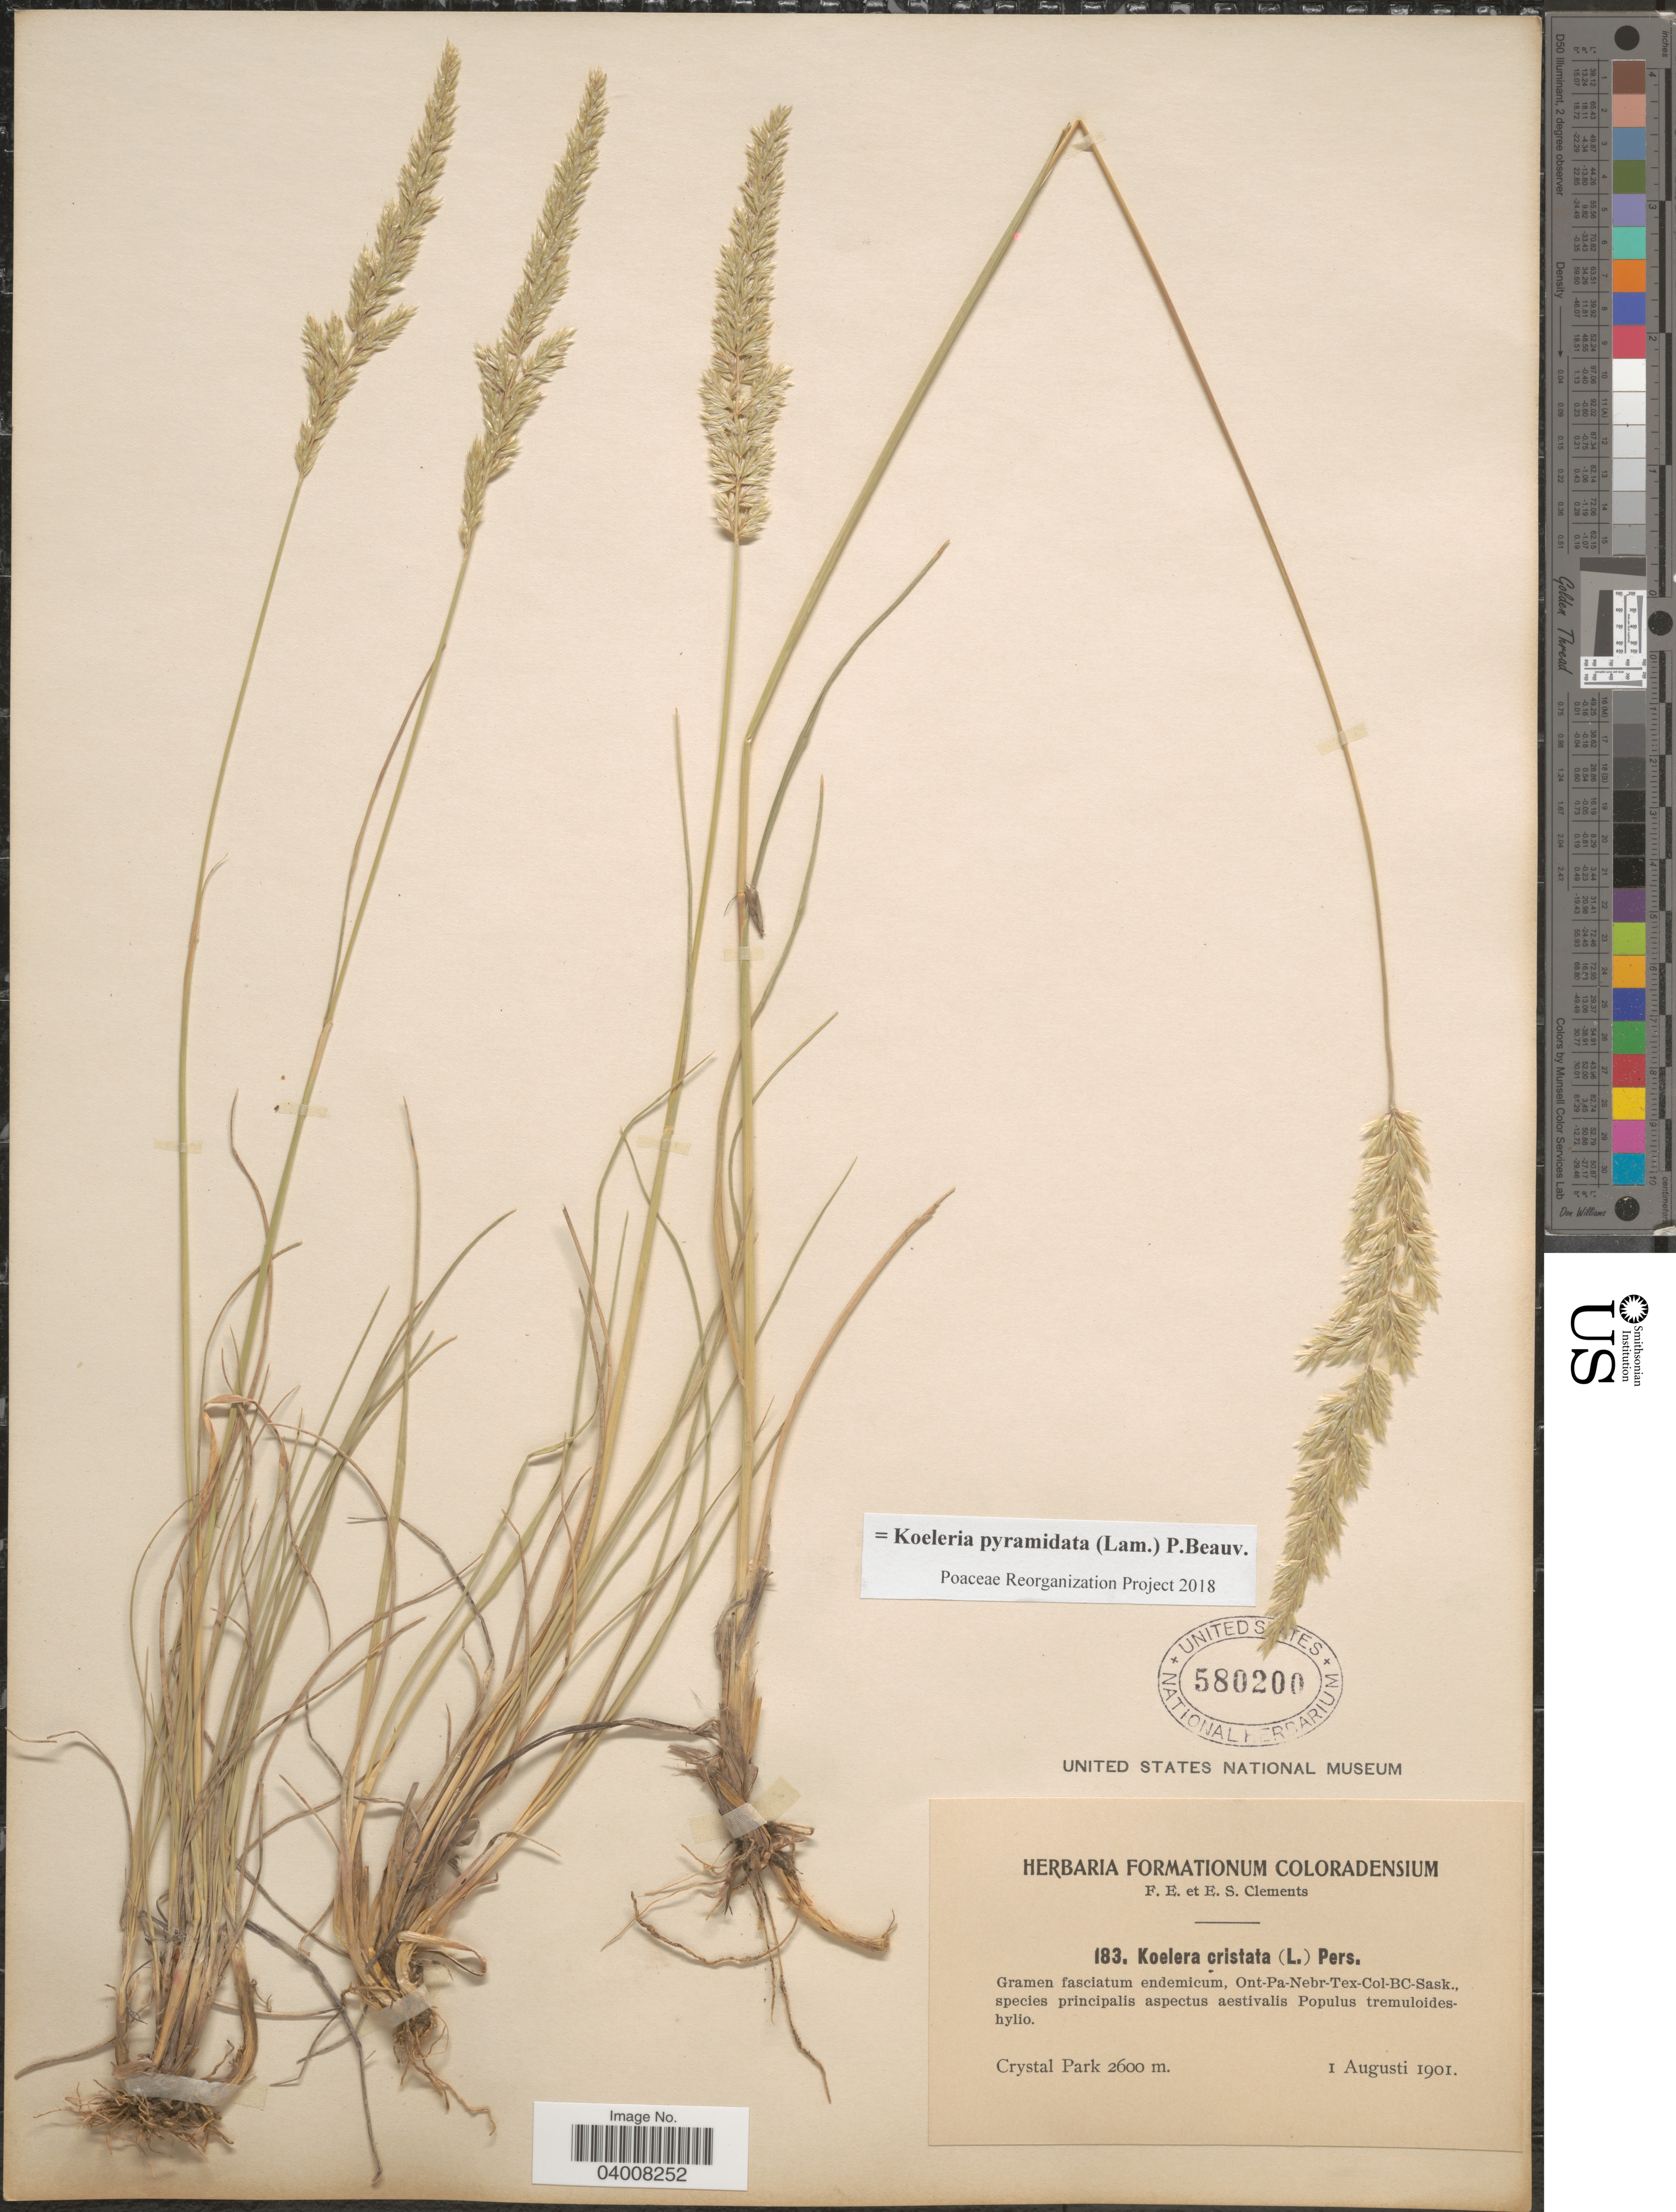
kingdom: Plantae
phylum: Tracheophyta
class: Liliopsida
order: Poales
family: Poaceae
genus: Koeleria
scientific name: Koeleria pyramidata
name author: (Lam.) P. Beauv.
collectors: F. E. Clements & E. S. Clements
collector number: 183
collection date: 1901-08-01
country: United States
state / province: Colorado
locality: Crystal Park.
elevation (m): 2600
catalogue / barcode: US 580200